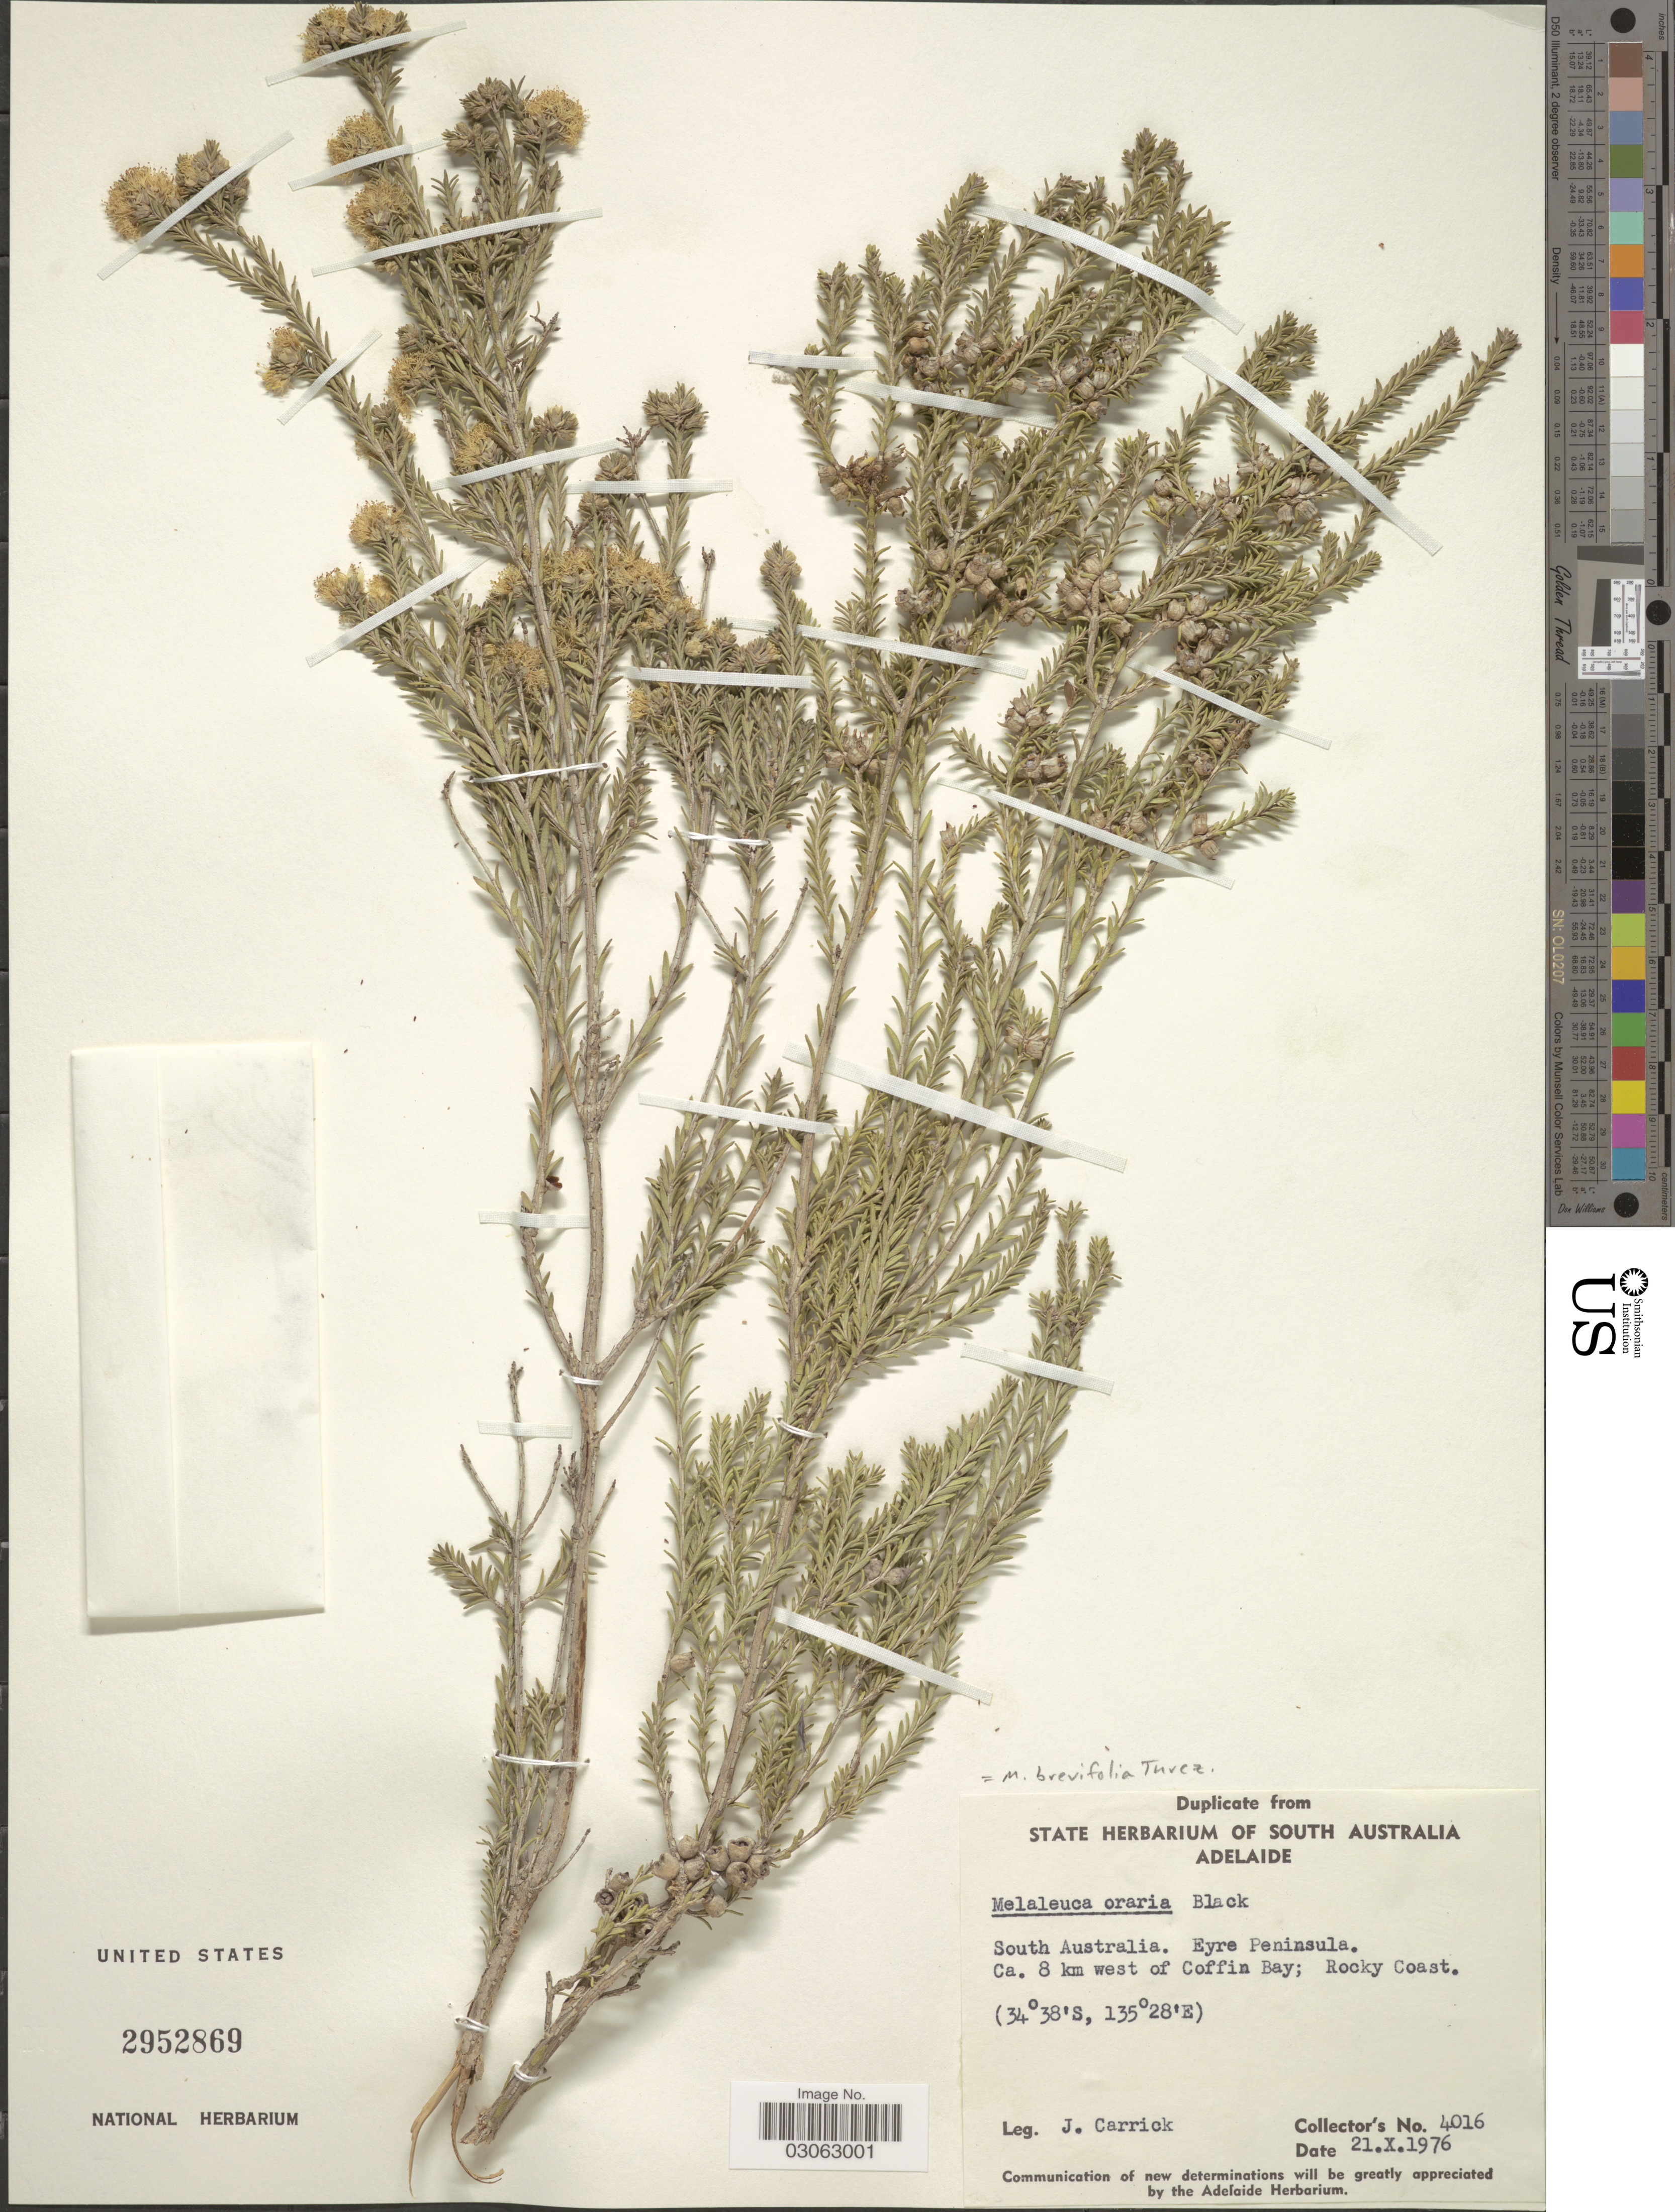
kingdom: Plantae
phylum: Tracheophyta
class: Magnoliopsida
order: Myrtales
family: Myrtaceae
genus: Melaleuca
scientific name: Melaleuca brevifolia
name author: Turcz.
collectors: J. Carrick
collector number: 4016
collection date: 1976-10-21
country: Australia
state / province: South Australia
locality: Eyre Peninsula. Ca. 8 km west of Coffin Bay; Rocky Coast.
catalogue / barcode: US 2952869